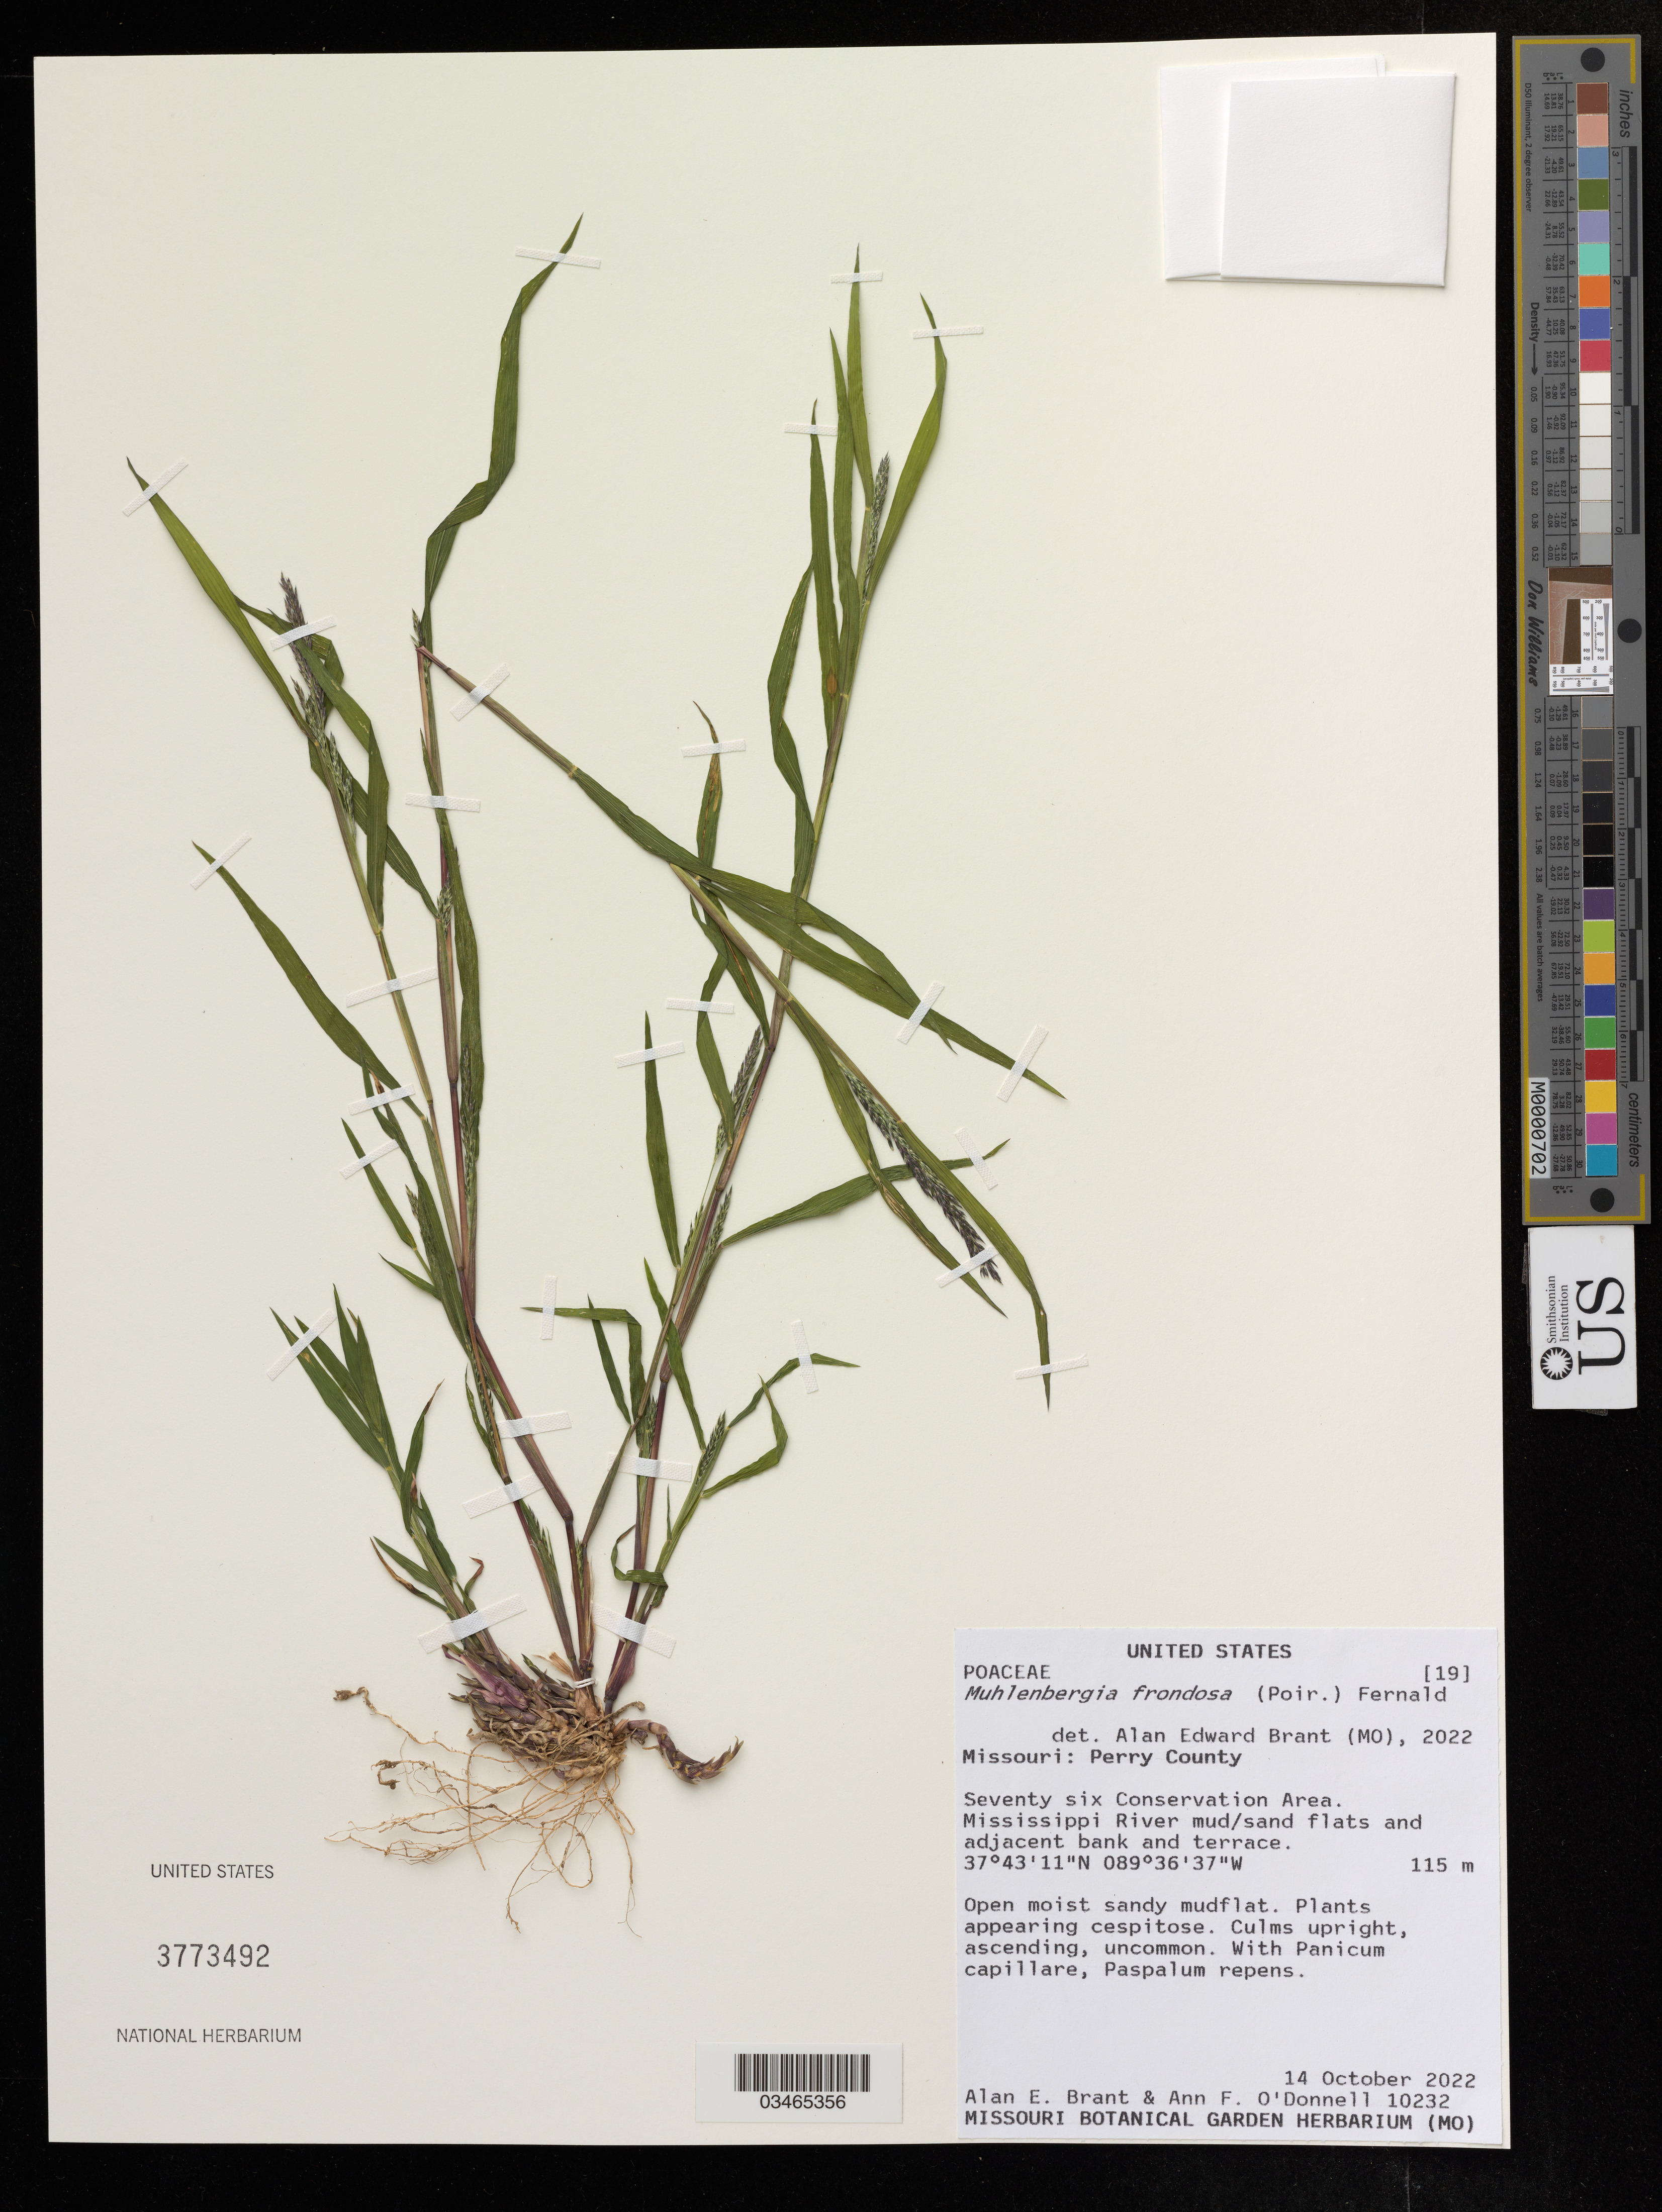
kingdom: Plantae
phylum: Tracheophyta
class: Liliopsida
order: Poales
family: Poaceae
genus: Muhlenbergia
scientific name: Muhlenbergia frondosa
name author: (Poir.) Fernald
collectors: A. Brant & A. O'Donnell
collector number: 10232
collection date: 2022-10-14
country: United States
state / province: Missouri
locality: Perry County, Seventy six Conservation Area.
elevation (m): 115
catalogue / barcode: US 3773492